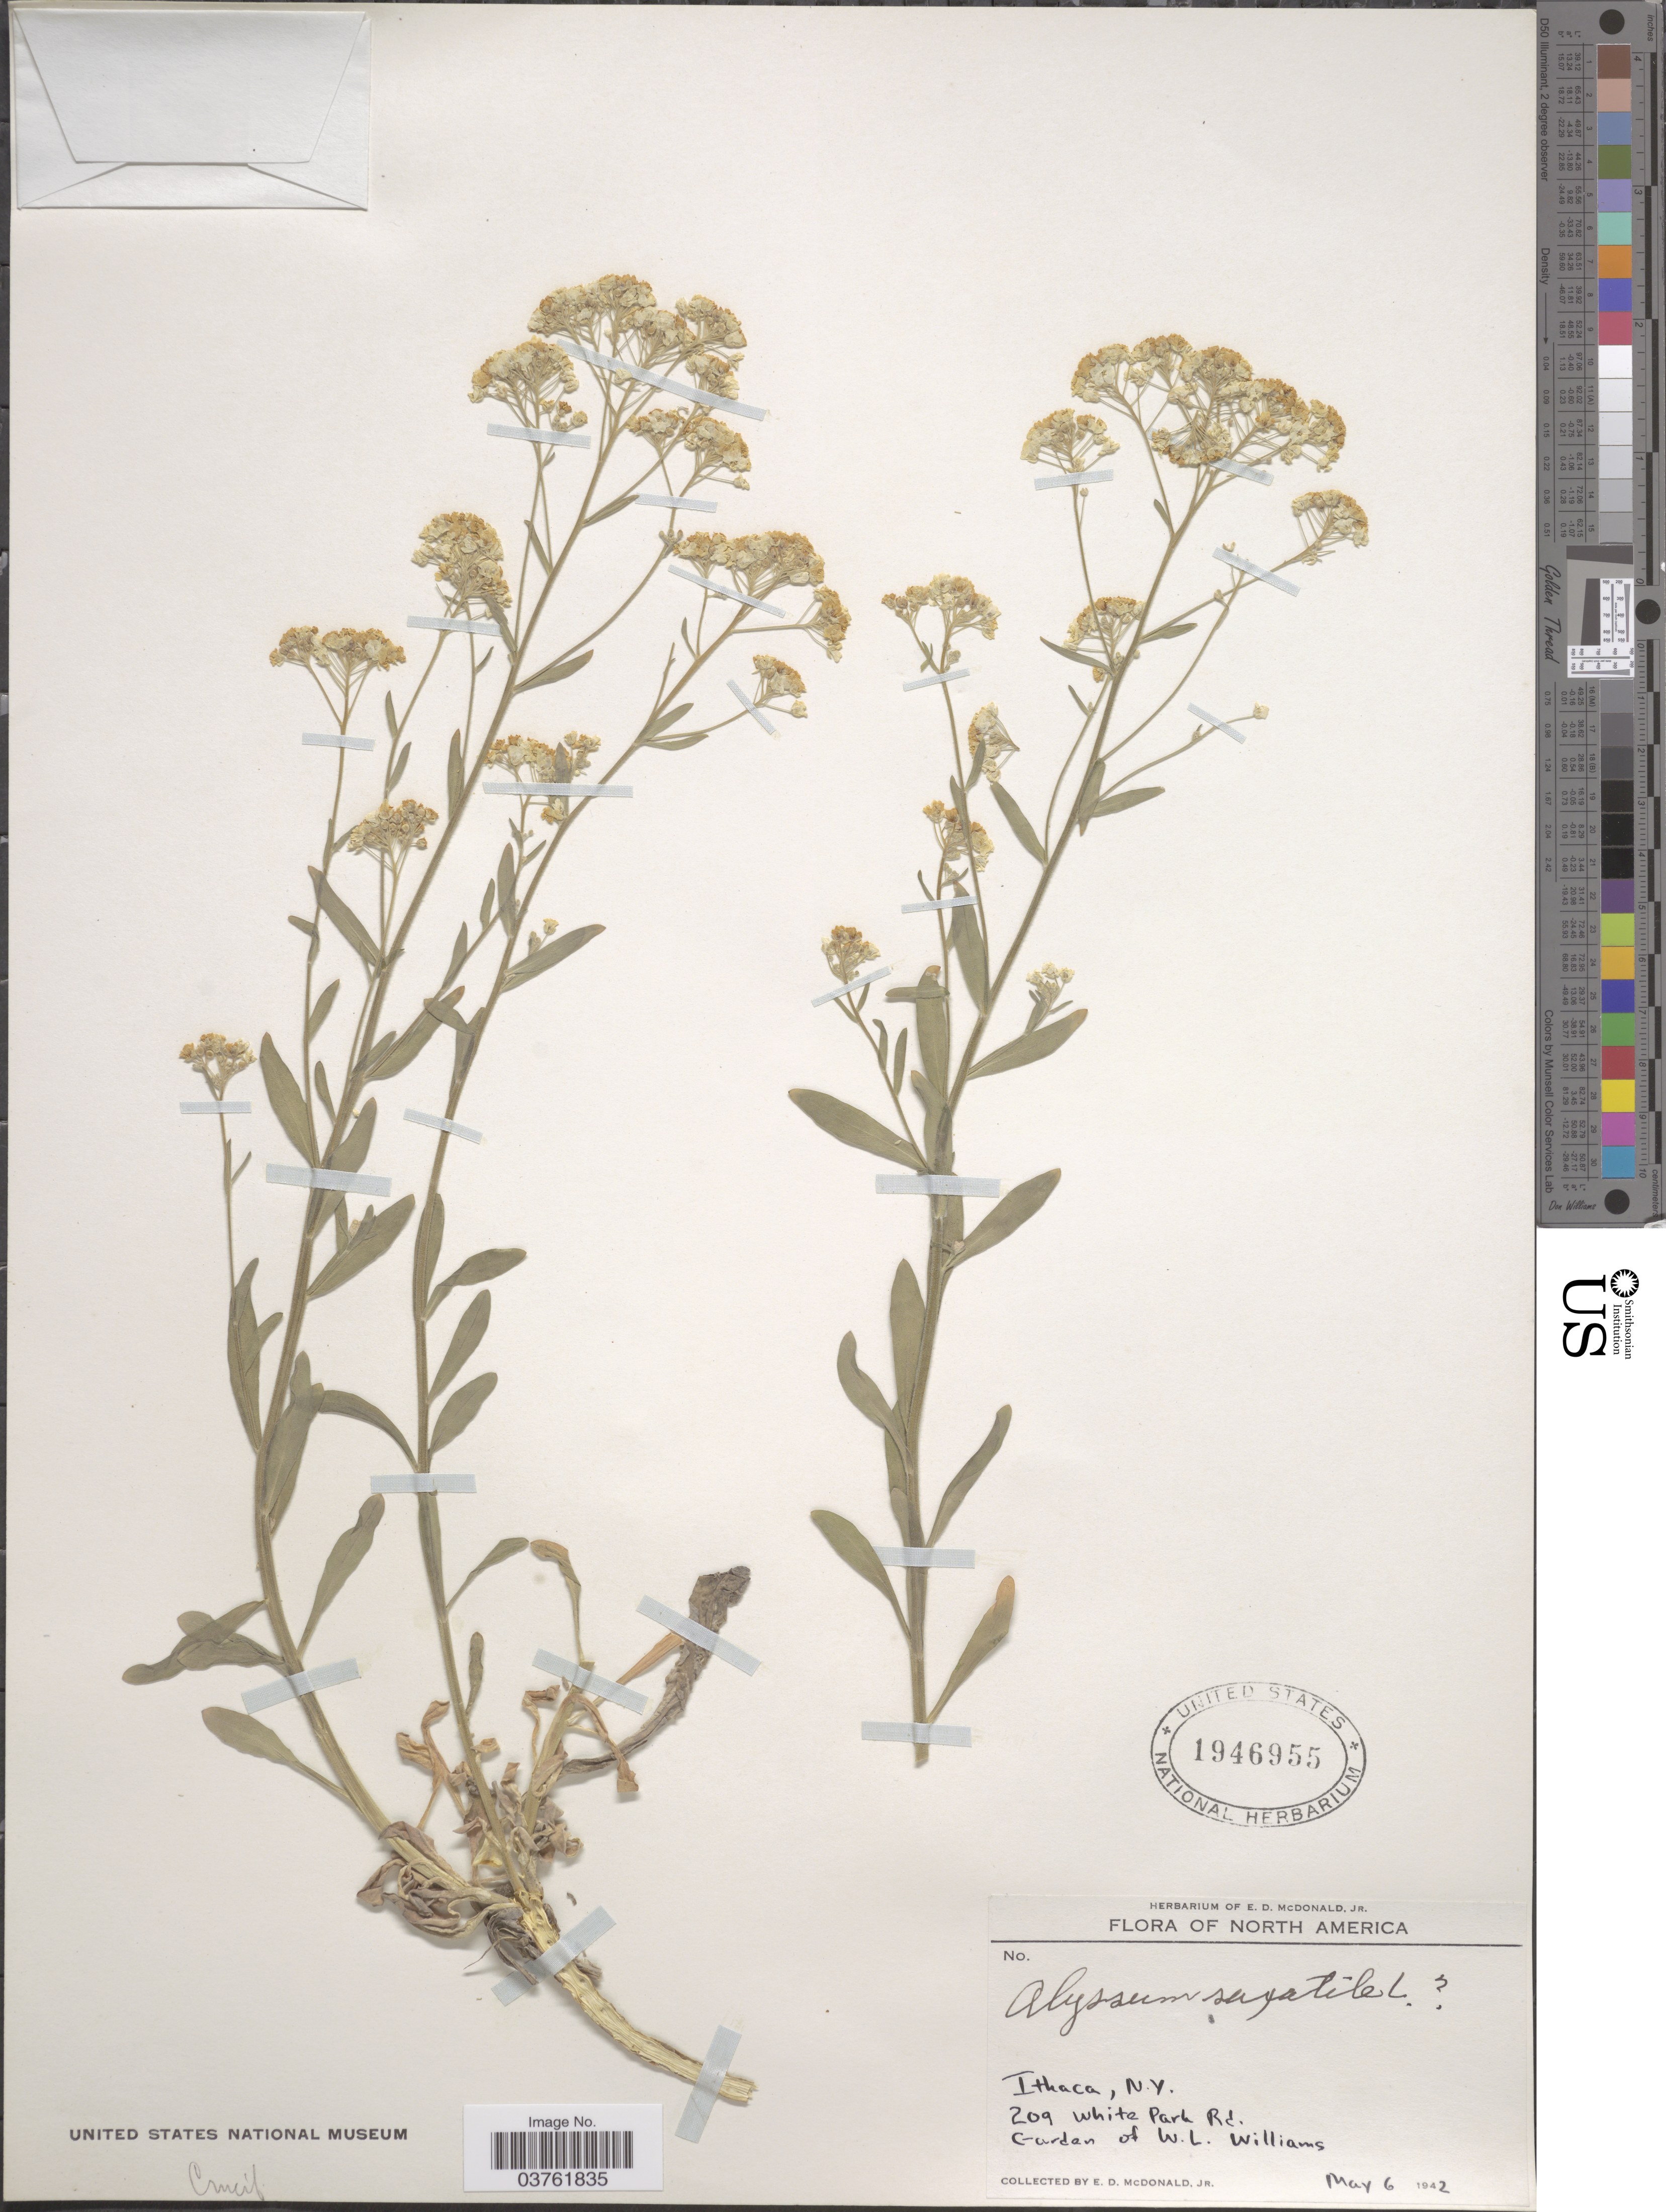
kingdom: Plantae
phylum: Tracheophyta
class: Magnoliopsida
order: Brassicales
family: Brassicaceae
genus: Alyssum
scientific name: Alyssum saxatile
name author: L.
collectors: E. D. McDonald Jr.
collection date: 1942-05-06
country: United States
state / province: New York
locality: Ithaca. 209 White Park Rd. Garden of W. L. Williams.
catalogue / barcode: US 1946955